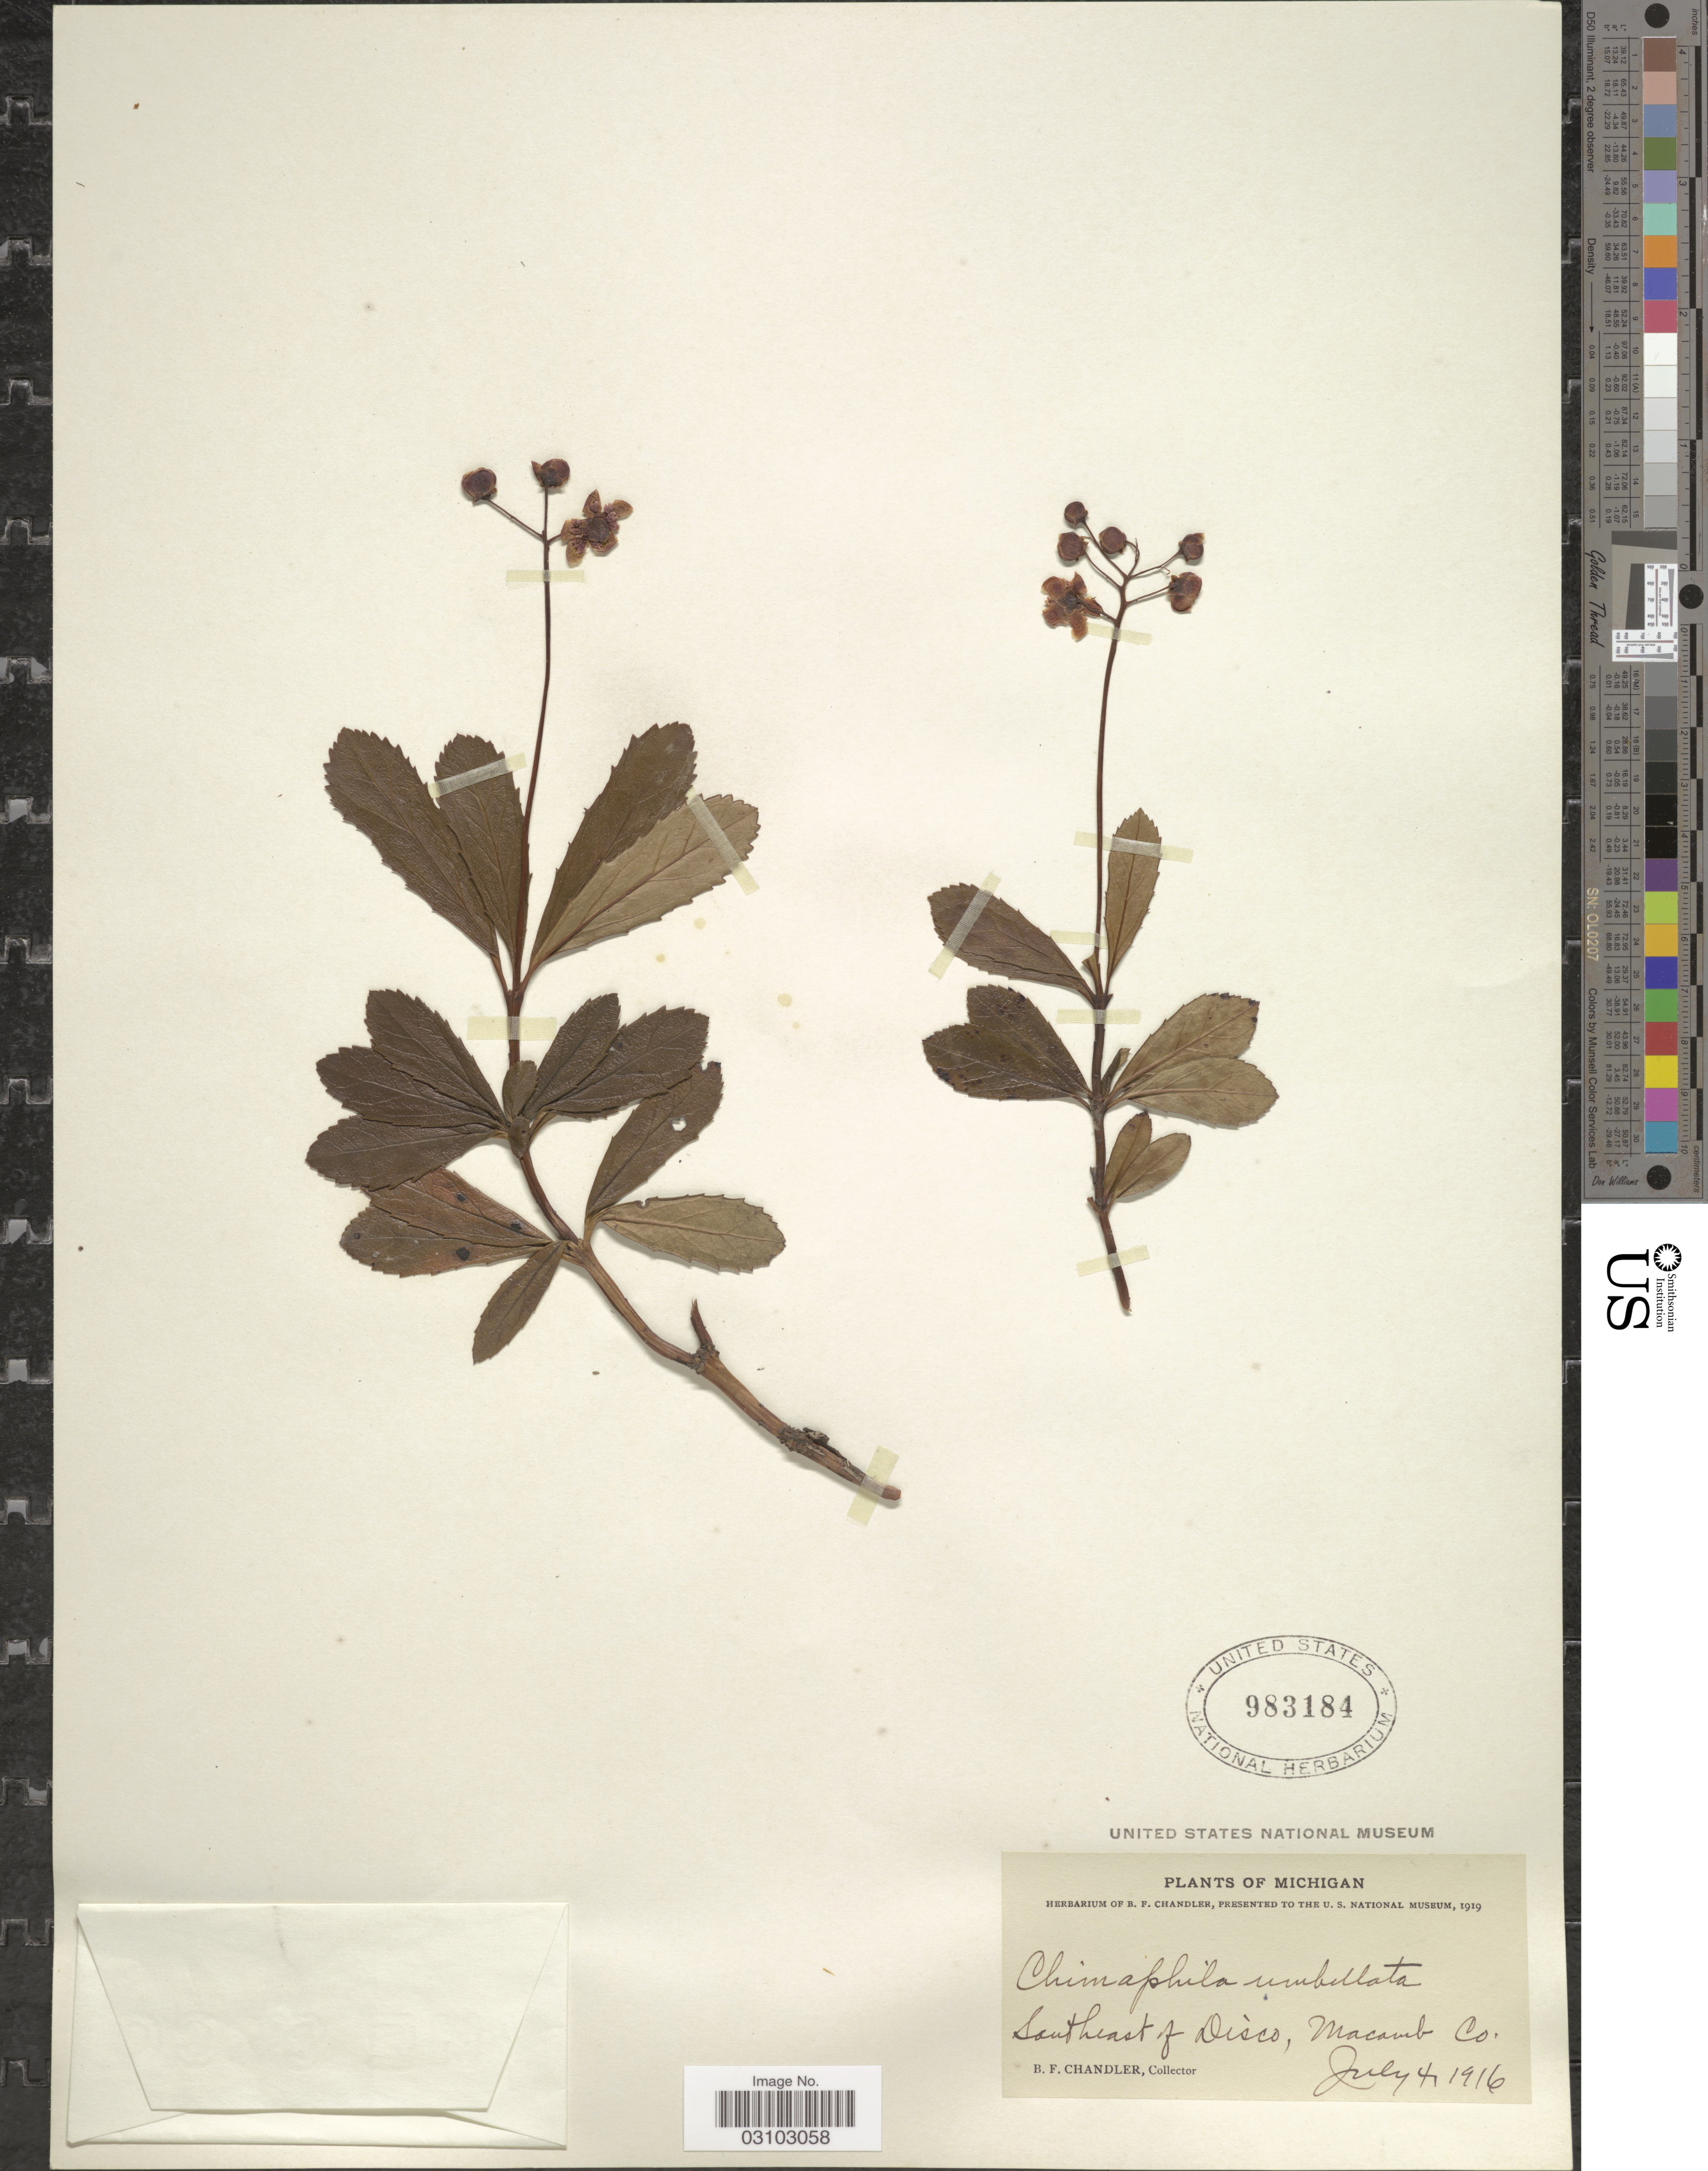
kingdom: Plantae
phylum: Tracheophyta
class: Magnoliopsida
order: Ericales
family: Ericaceae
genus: Chimaphila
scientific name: Chimaphila umbellata subsp. cisatlantica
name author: (S.F. Blake) Hultén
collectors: B. F. Chandler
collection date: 1916-07-04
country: United States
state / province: Michigan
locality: Southeast of Disco, Macomb Co.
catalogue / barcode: US 193184